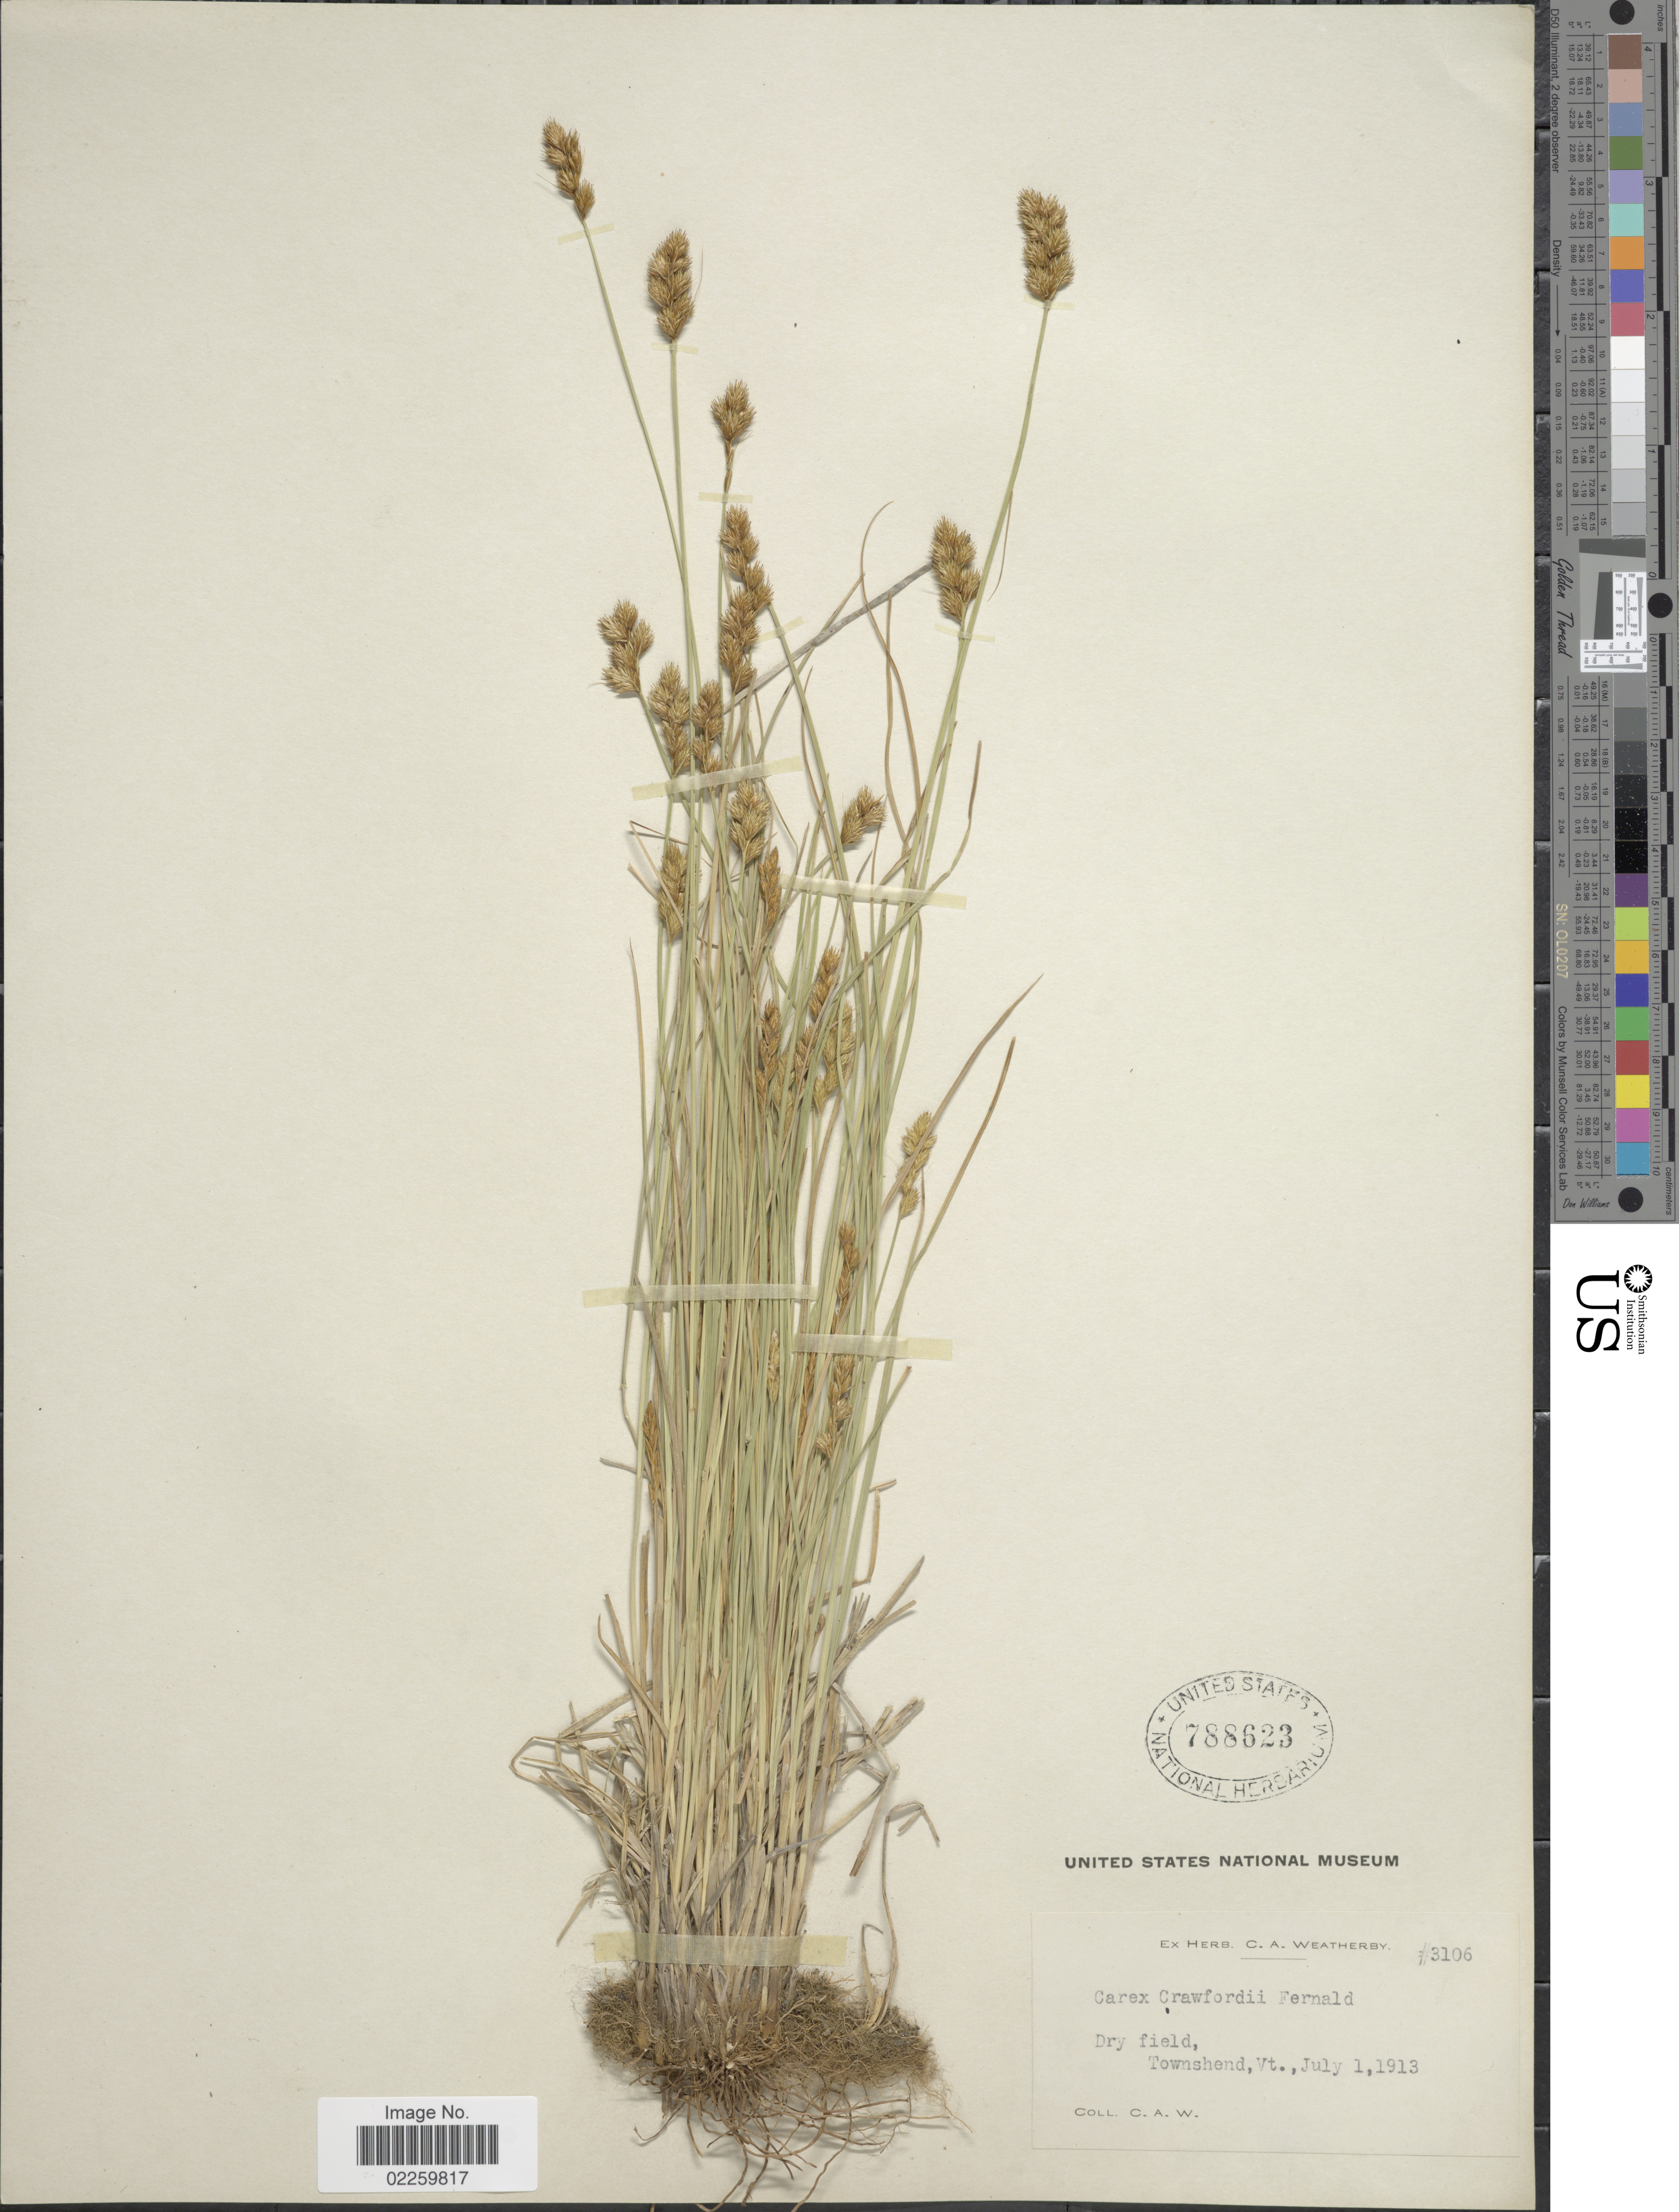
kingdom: Plantae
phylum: Tracheophyta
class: Liliopsida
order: Poales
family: Cyperaceae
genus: Carex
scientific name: Carex crawfordii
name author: Fernald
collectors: C. A. Weatherby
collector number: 3106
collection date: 1913-07-01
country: United States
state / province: Vermont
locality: Dry field, Townshend.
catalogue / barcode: US 788623